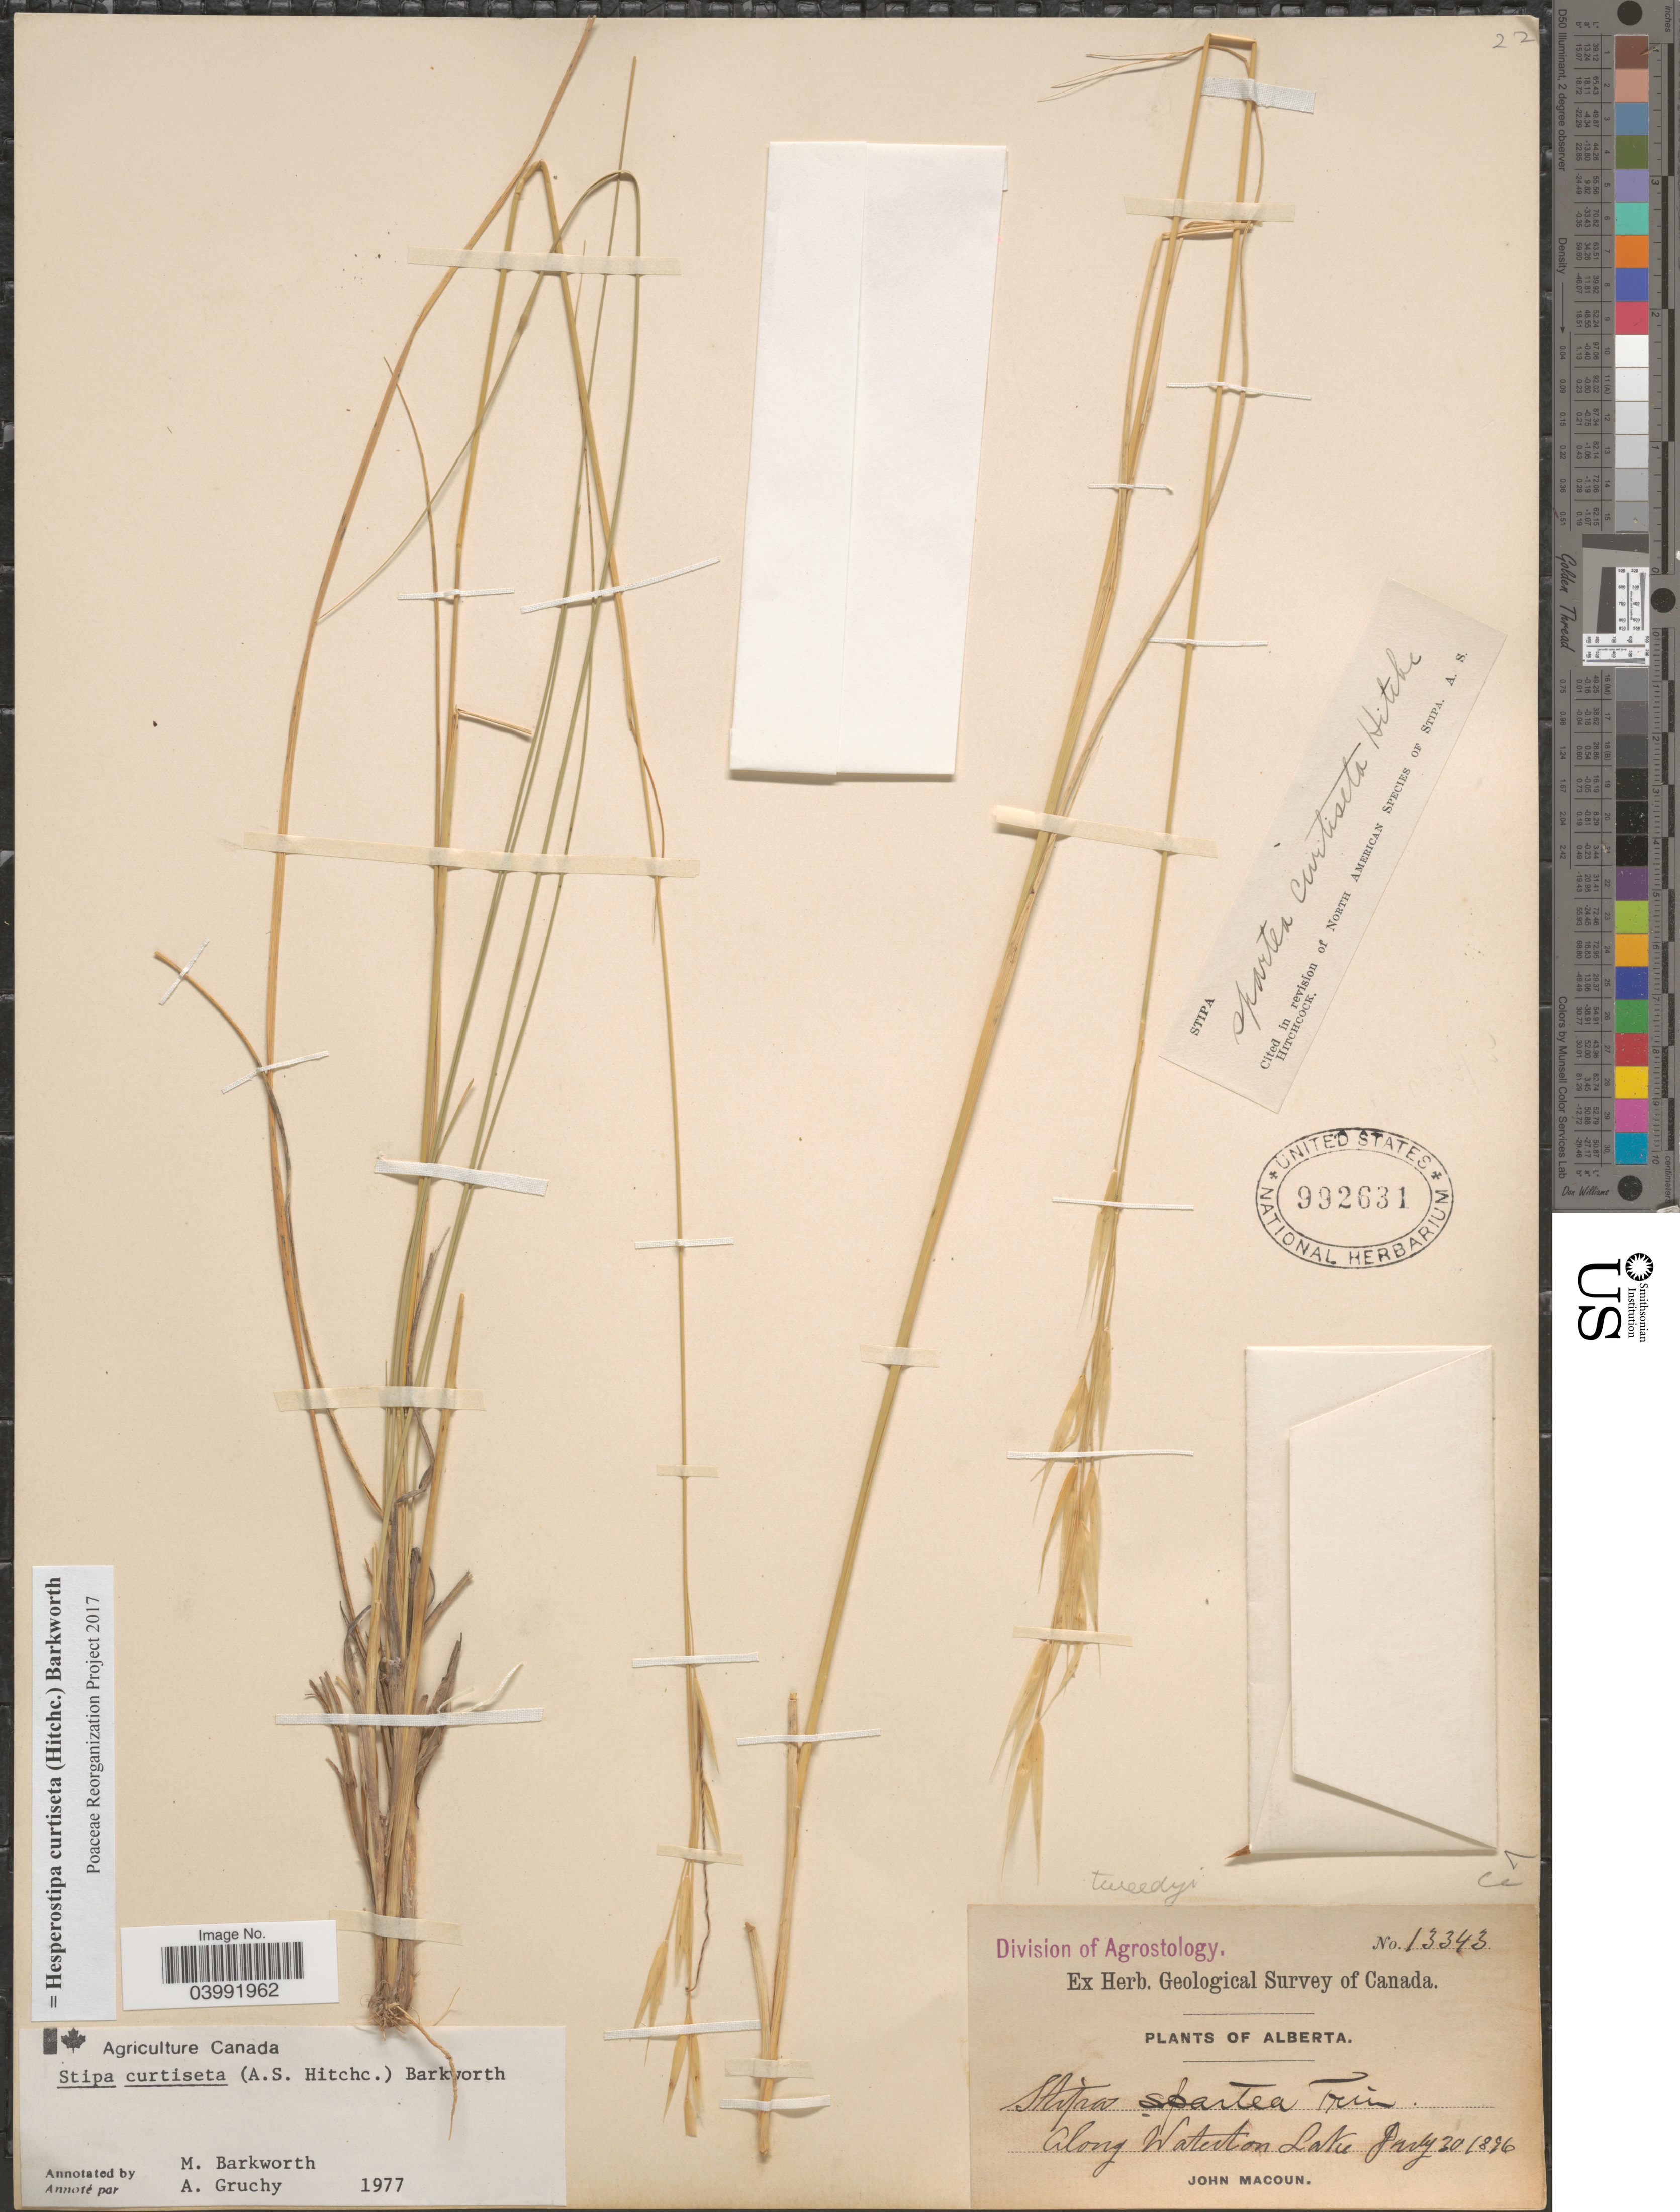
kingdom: Plantae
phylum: Tracheophyta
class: Liliopsida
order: Poales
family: Poaceae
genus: Hesperostipa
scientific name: Hesperostipa curtiseta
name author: (Hitchc.) Barkworth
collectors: J. Macoun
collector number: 13343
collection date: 1896-07-30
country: Canada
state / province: Alberta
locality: Along Waterton Lake.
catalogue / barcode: US 992631